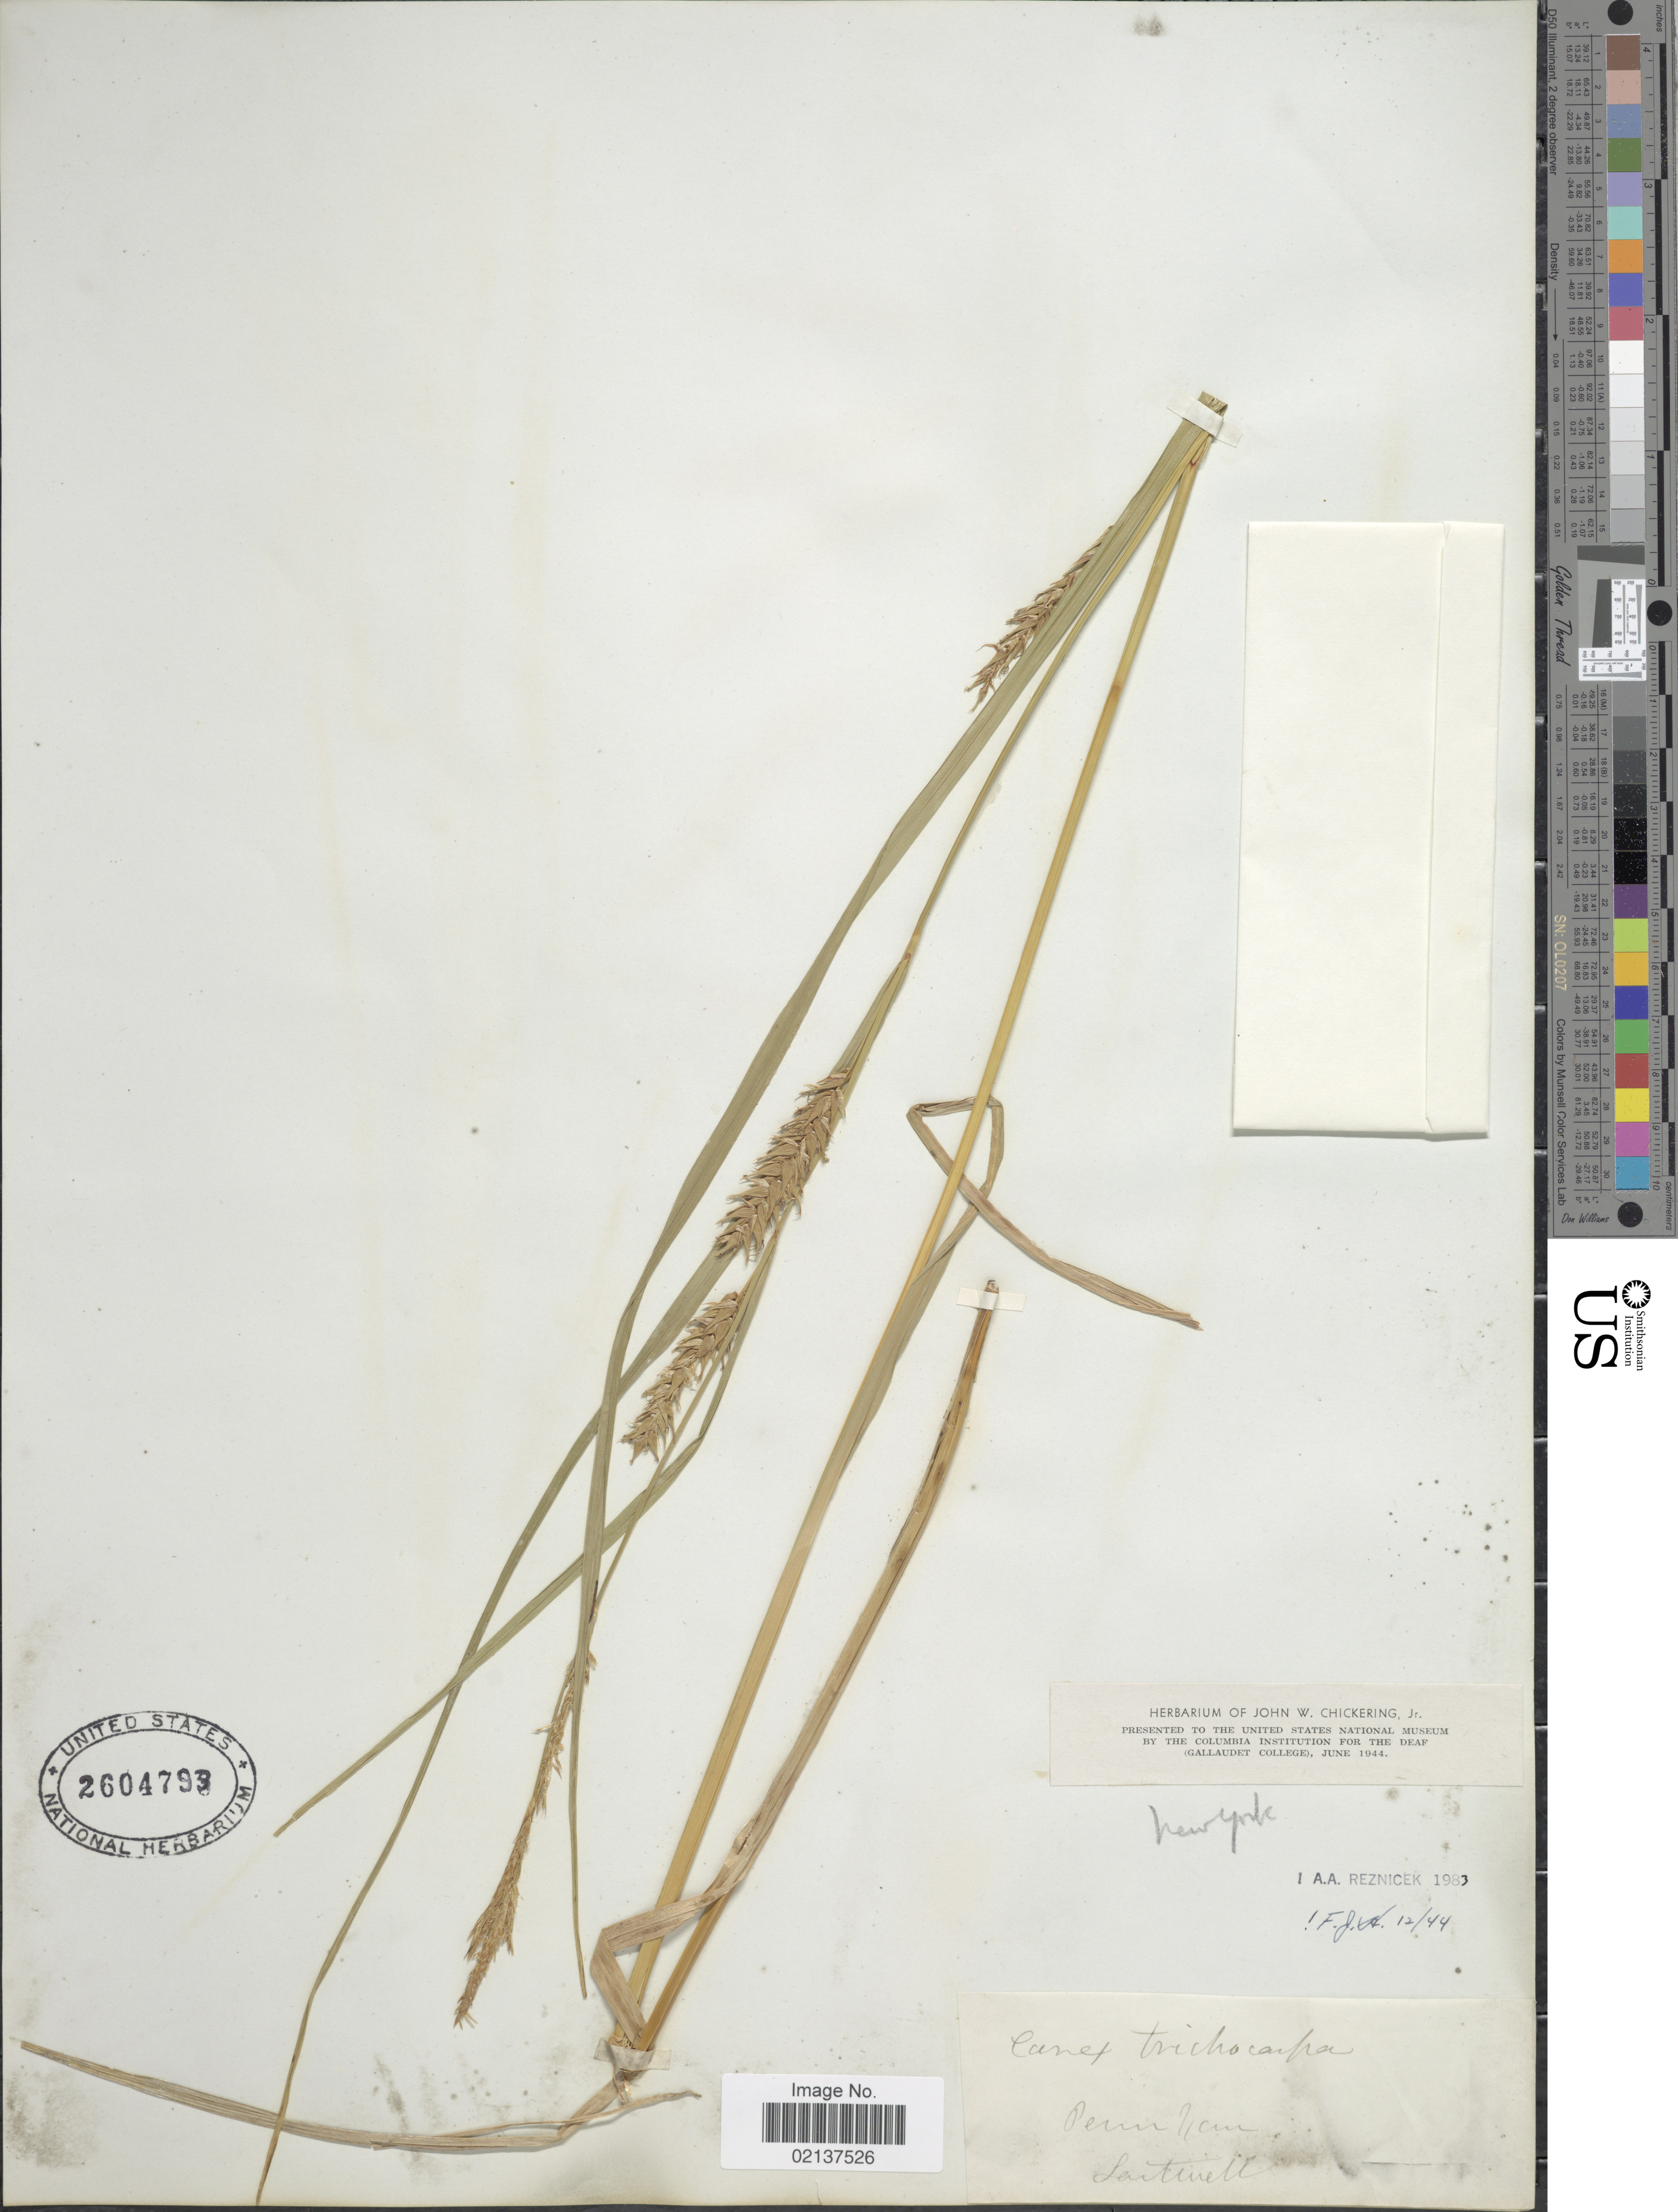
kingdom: Plantae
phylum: Tracheophyta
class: Liliopsida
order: Poales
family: Cyperaceae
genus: Carex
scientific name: Carex trichocarpa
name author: Muhl. ex Willd.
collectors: Sartwell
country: United States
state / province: New York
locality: Penn Yan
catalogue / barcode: US 2604793